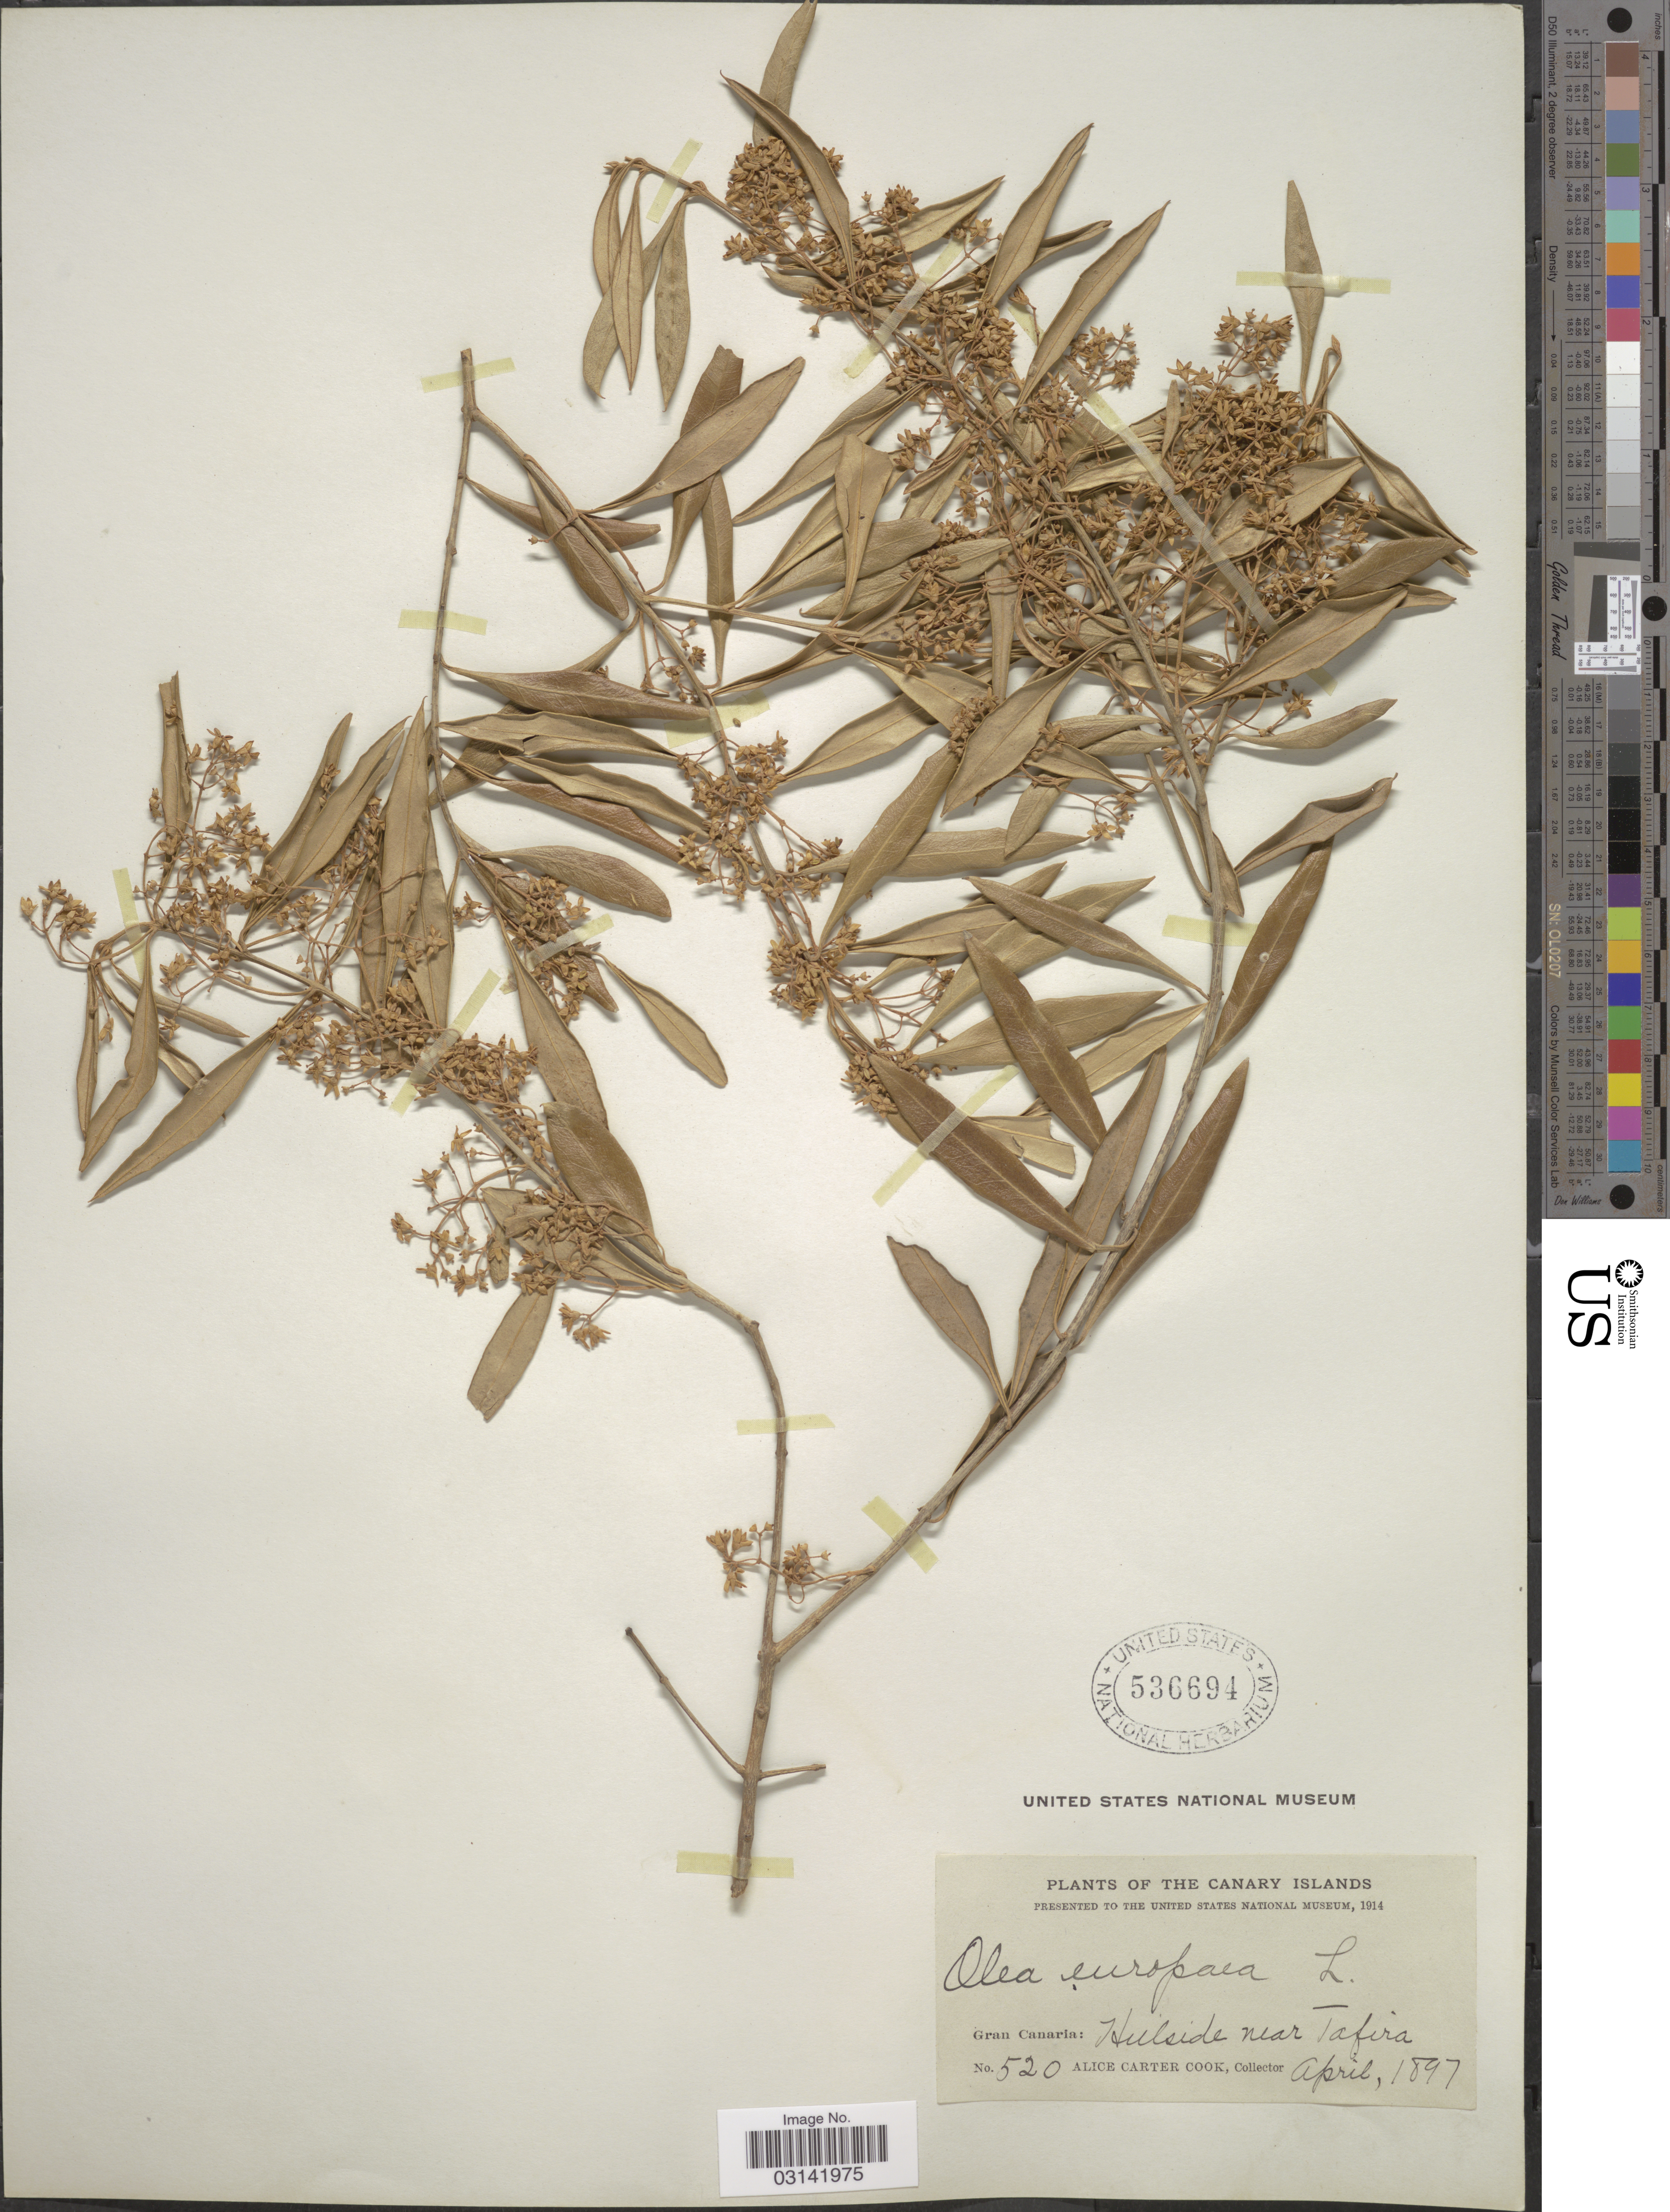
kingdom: Plantae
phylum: Tracheophyta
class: Magnoliopsida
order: Lamiales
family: Oleaceae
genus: Olea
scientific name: Olea europaea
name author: L.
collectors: Alice C. Cook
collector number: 520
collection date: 1897-04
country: Spain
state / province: Canarias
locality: The Canary Islands, Gran Canaria: Hillside near Tafira.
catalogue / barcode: US 536694